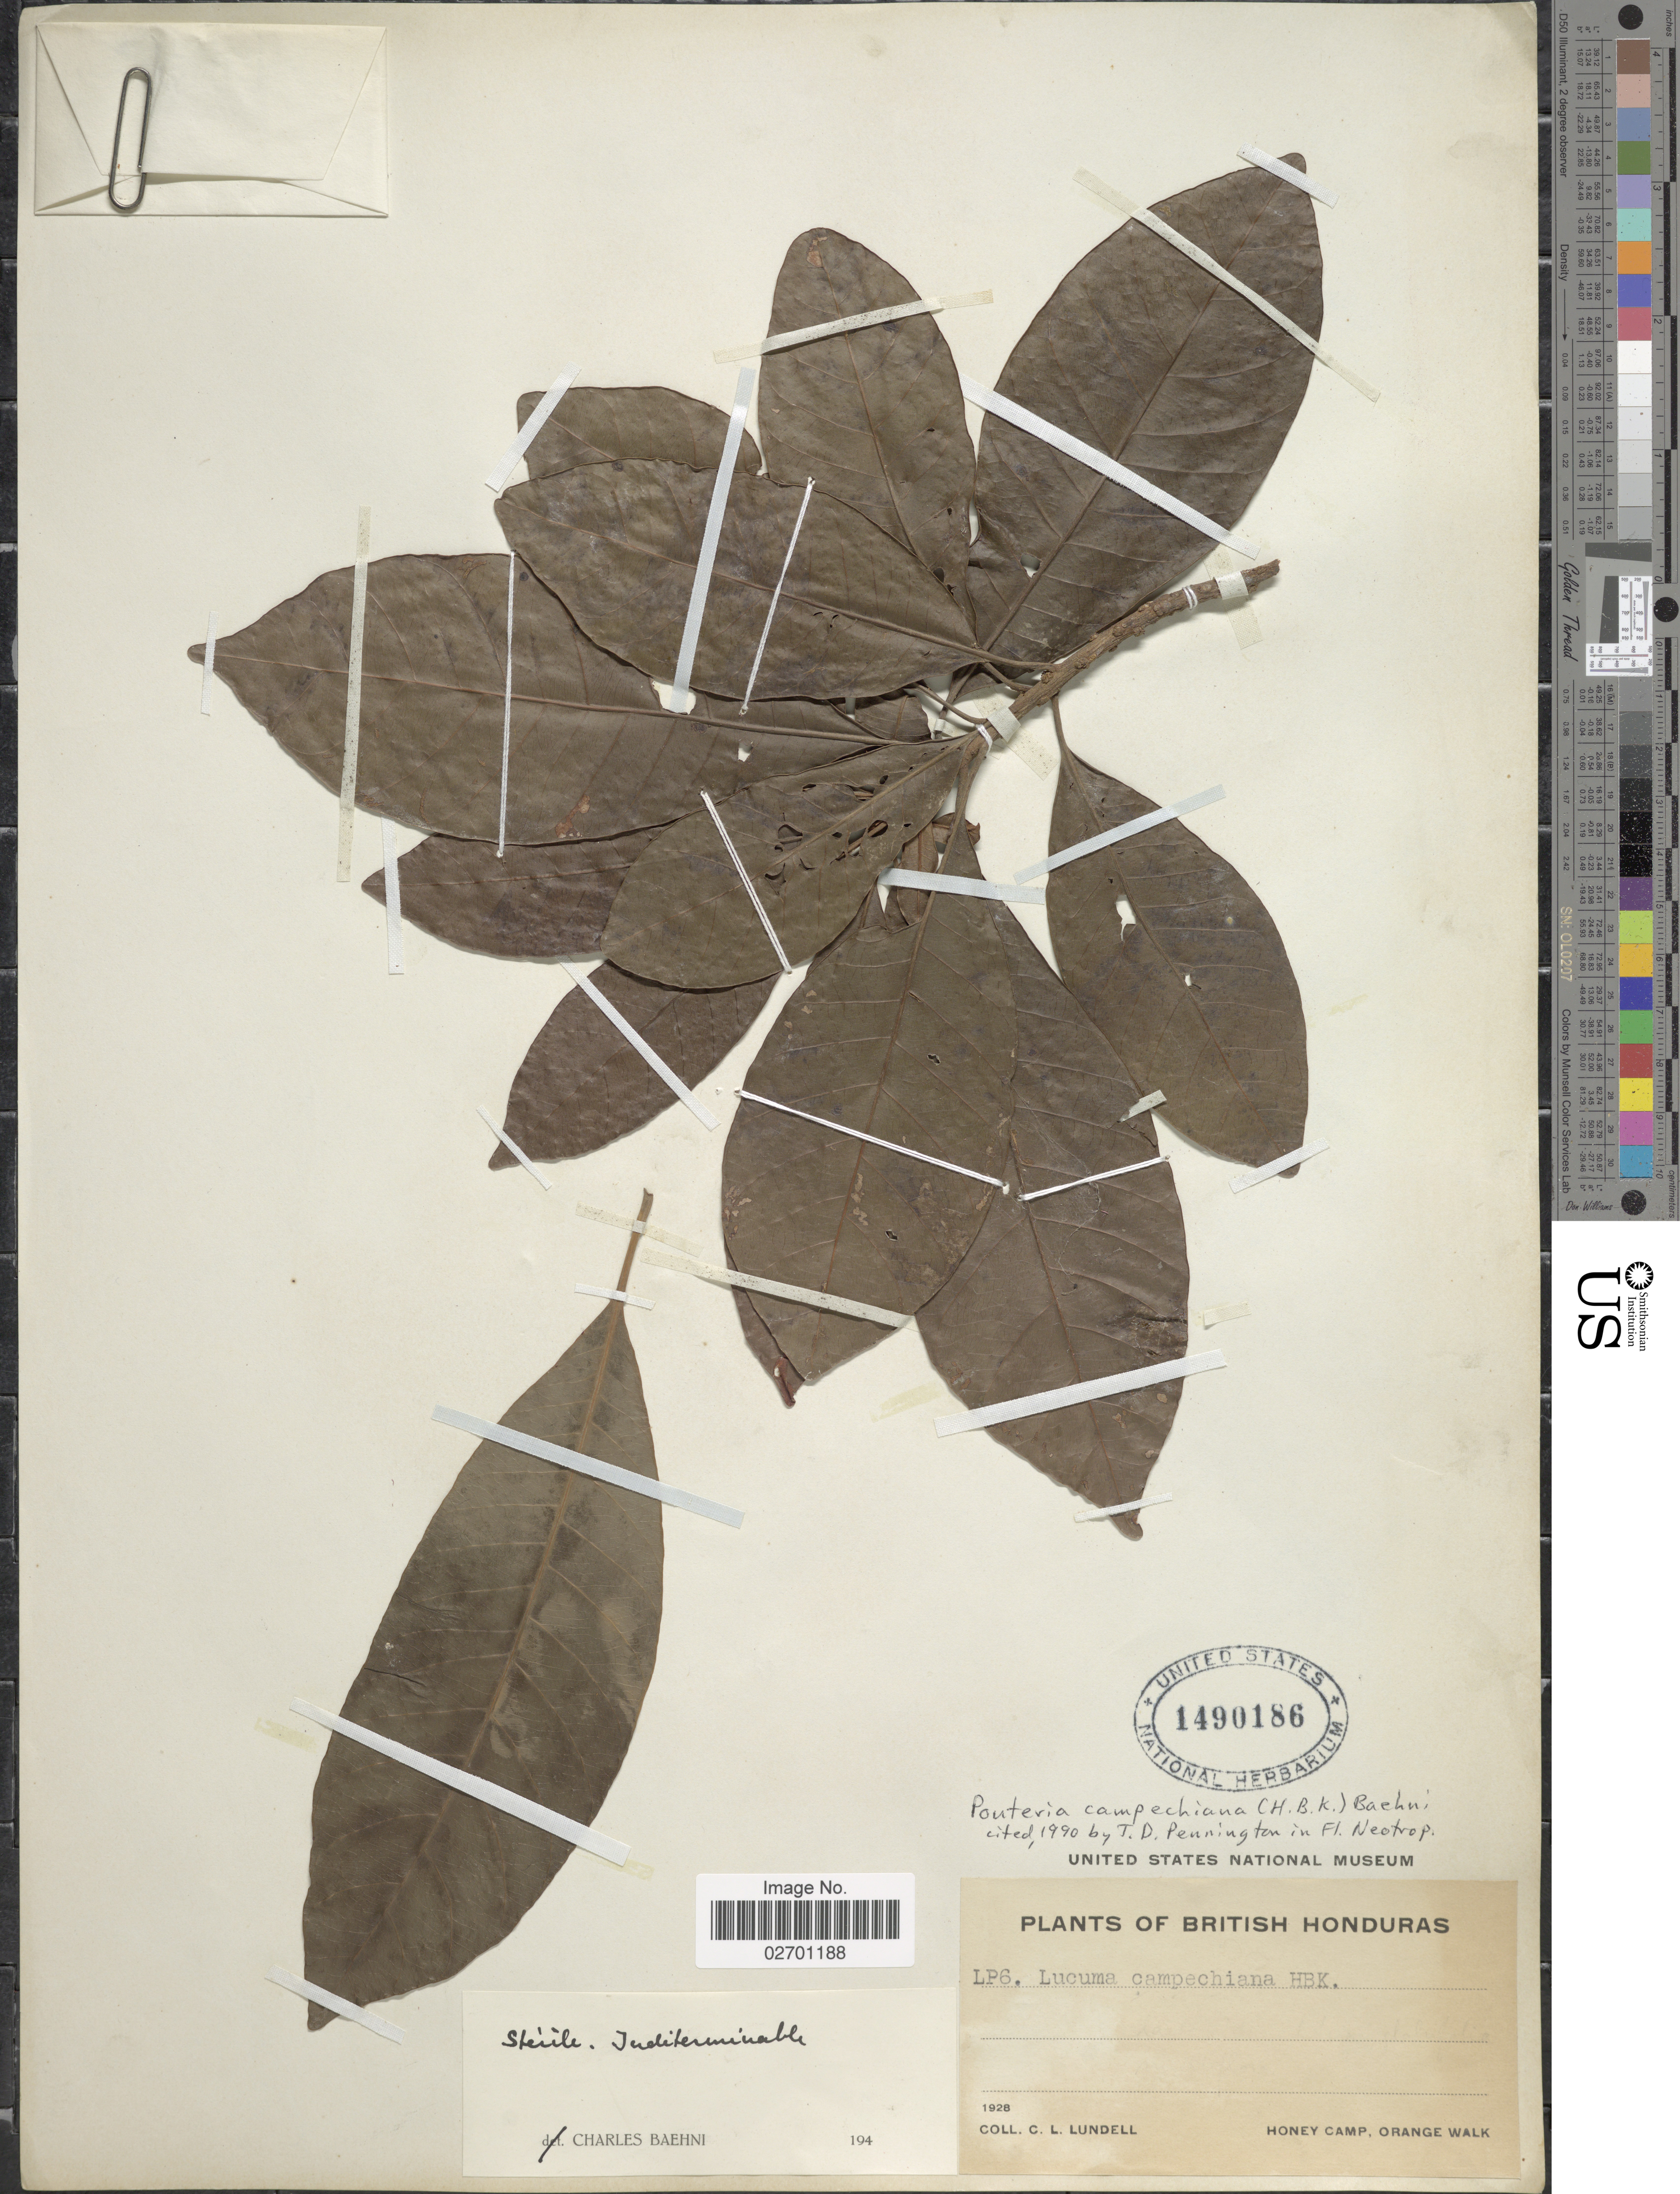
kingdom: Plantae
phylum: Tracheophyta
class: Magnoliopsida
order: Ericales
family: Sapotaceae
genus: Pouteria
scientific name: Pouteria campechiana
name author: (Kunth) Baehni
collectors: C. L. Lundell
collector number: LP6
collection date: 1928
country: Belize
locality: British Honduras, Honey Camp Orange Walk.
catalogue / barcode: US 1490186